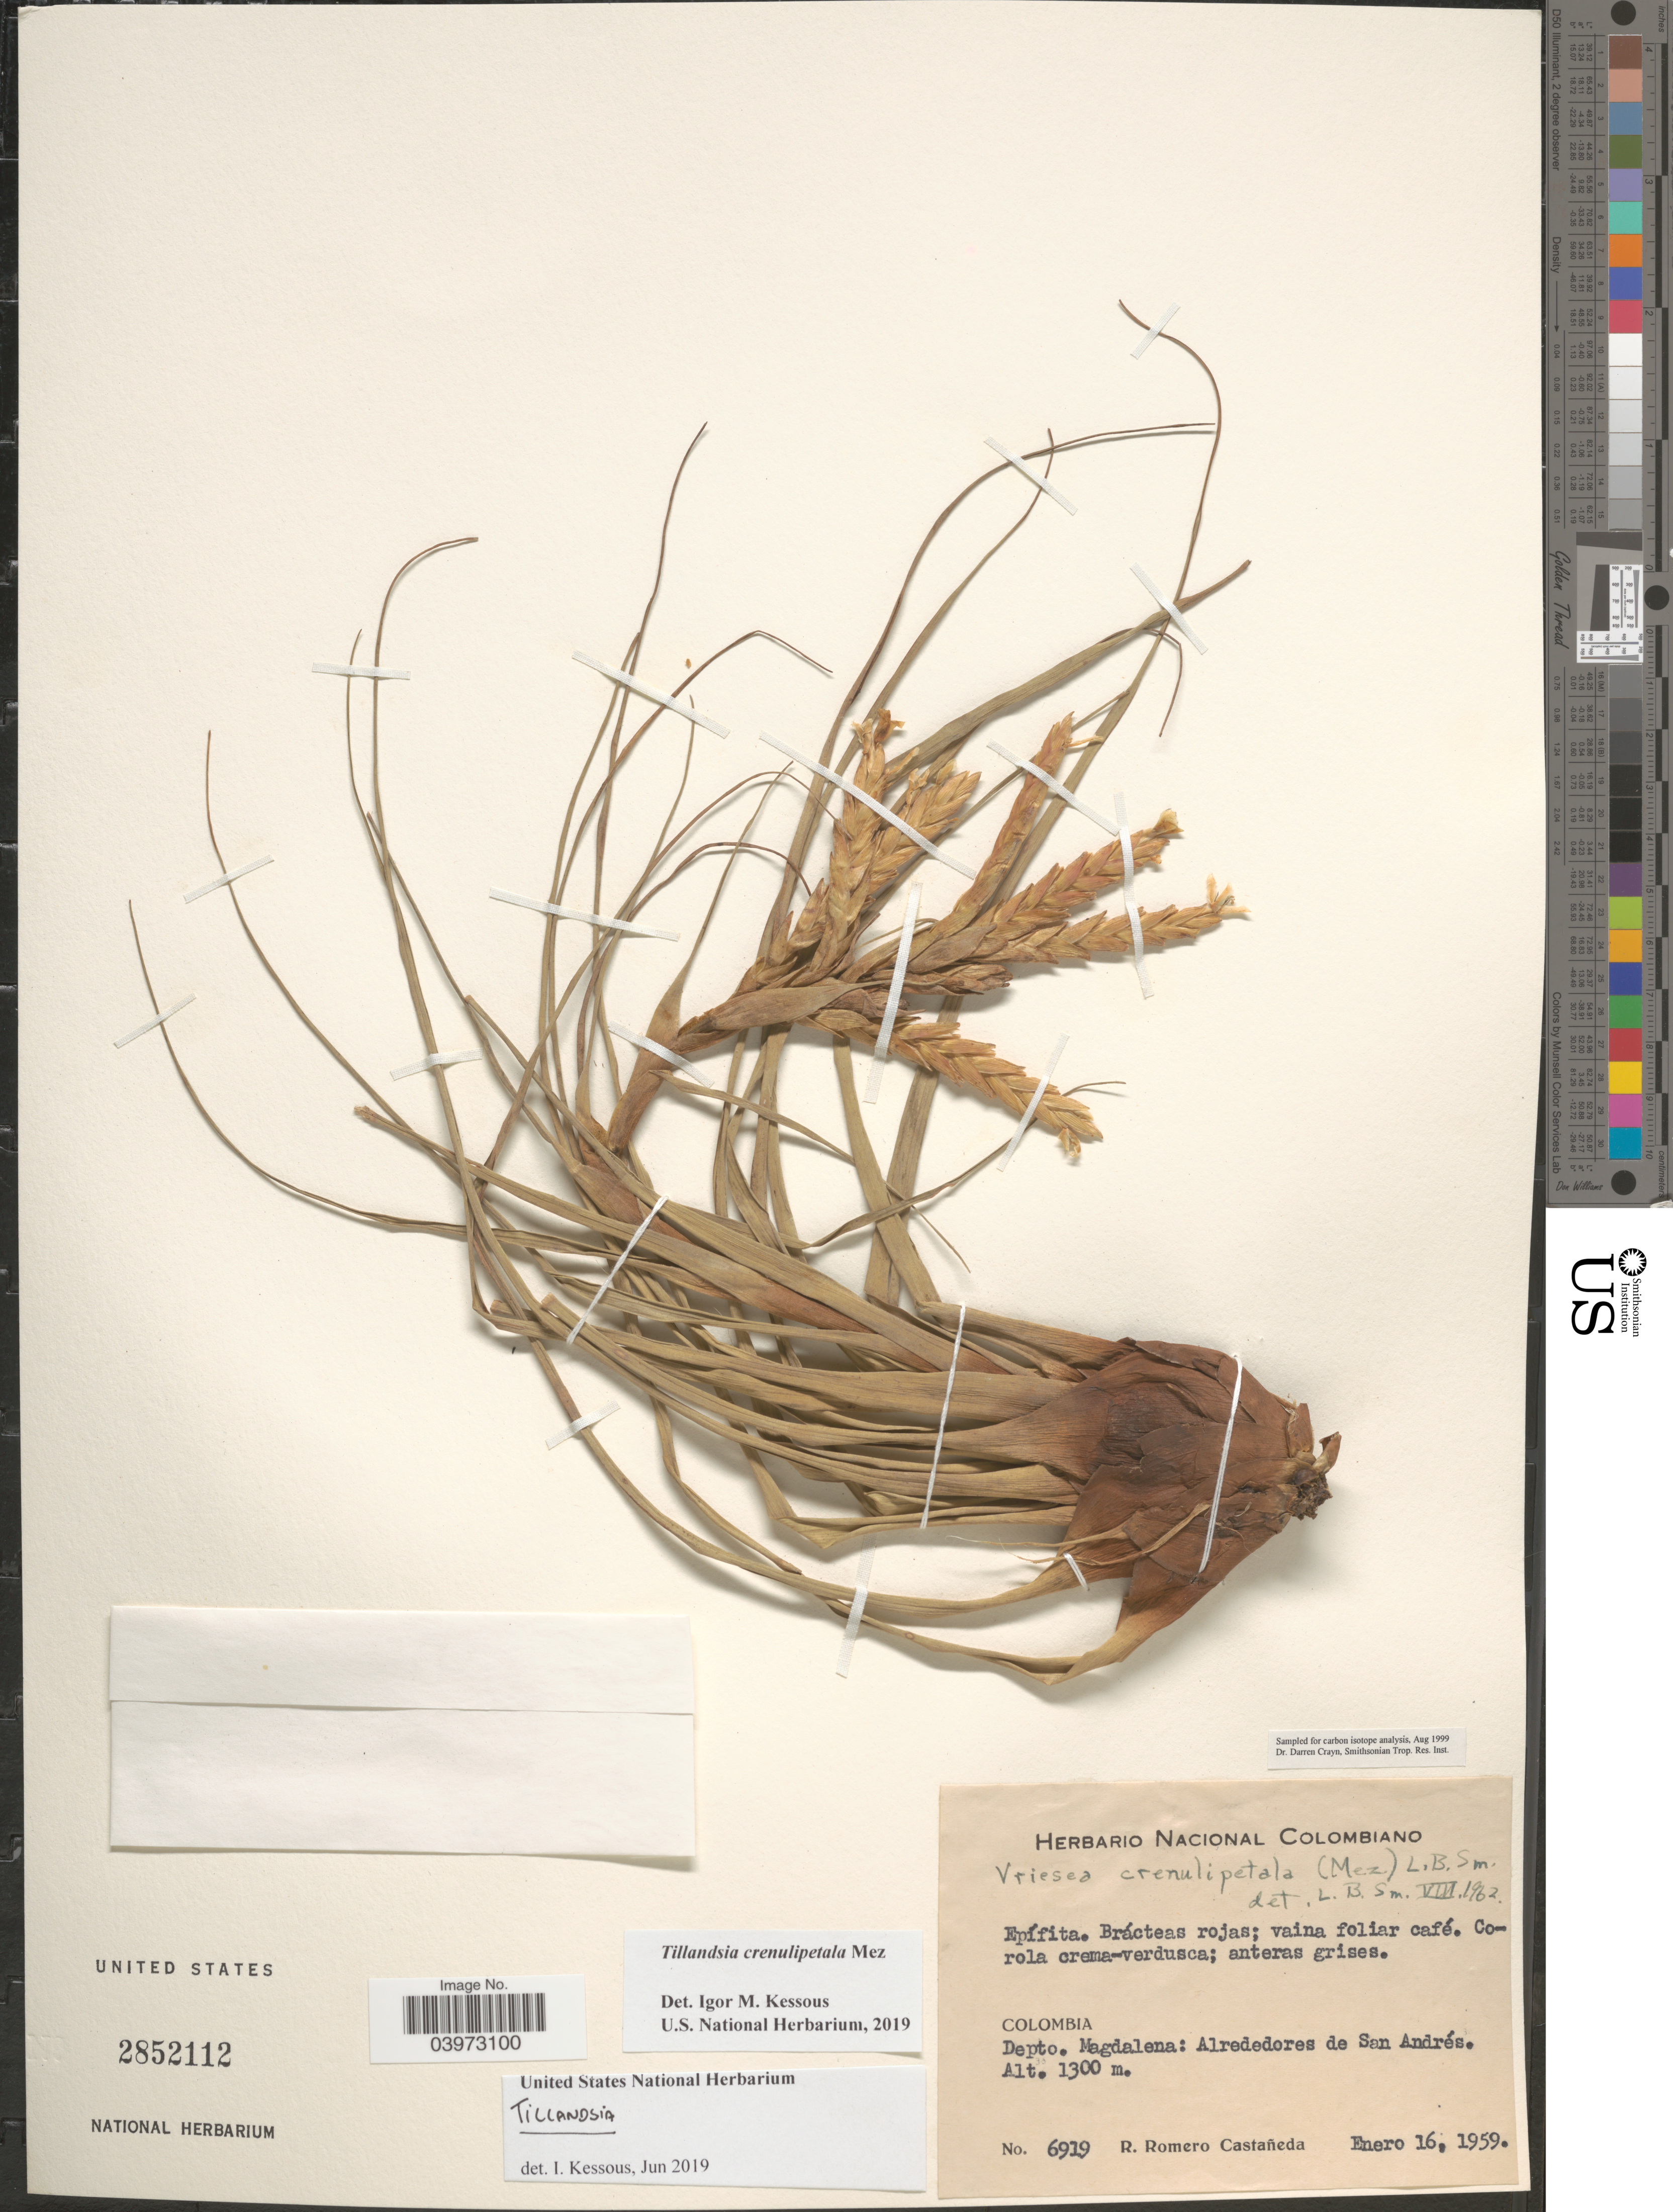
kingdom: Plantae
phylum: Tracheophyta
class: Liliopsida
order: Poales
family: Bromeliaceae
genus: Tillandsia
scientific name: Tillandsia crenulipetala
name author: Mez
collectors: R. Romero Castañeda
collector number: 6919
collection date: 1959-01-16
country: Colombia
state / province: Magdalena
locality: Depto. Magdalena: Alrededores de San Andrés.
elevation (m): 1300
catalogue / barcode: US 2852112